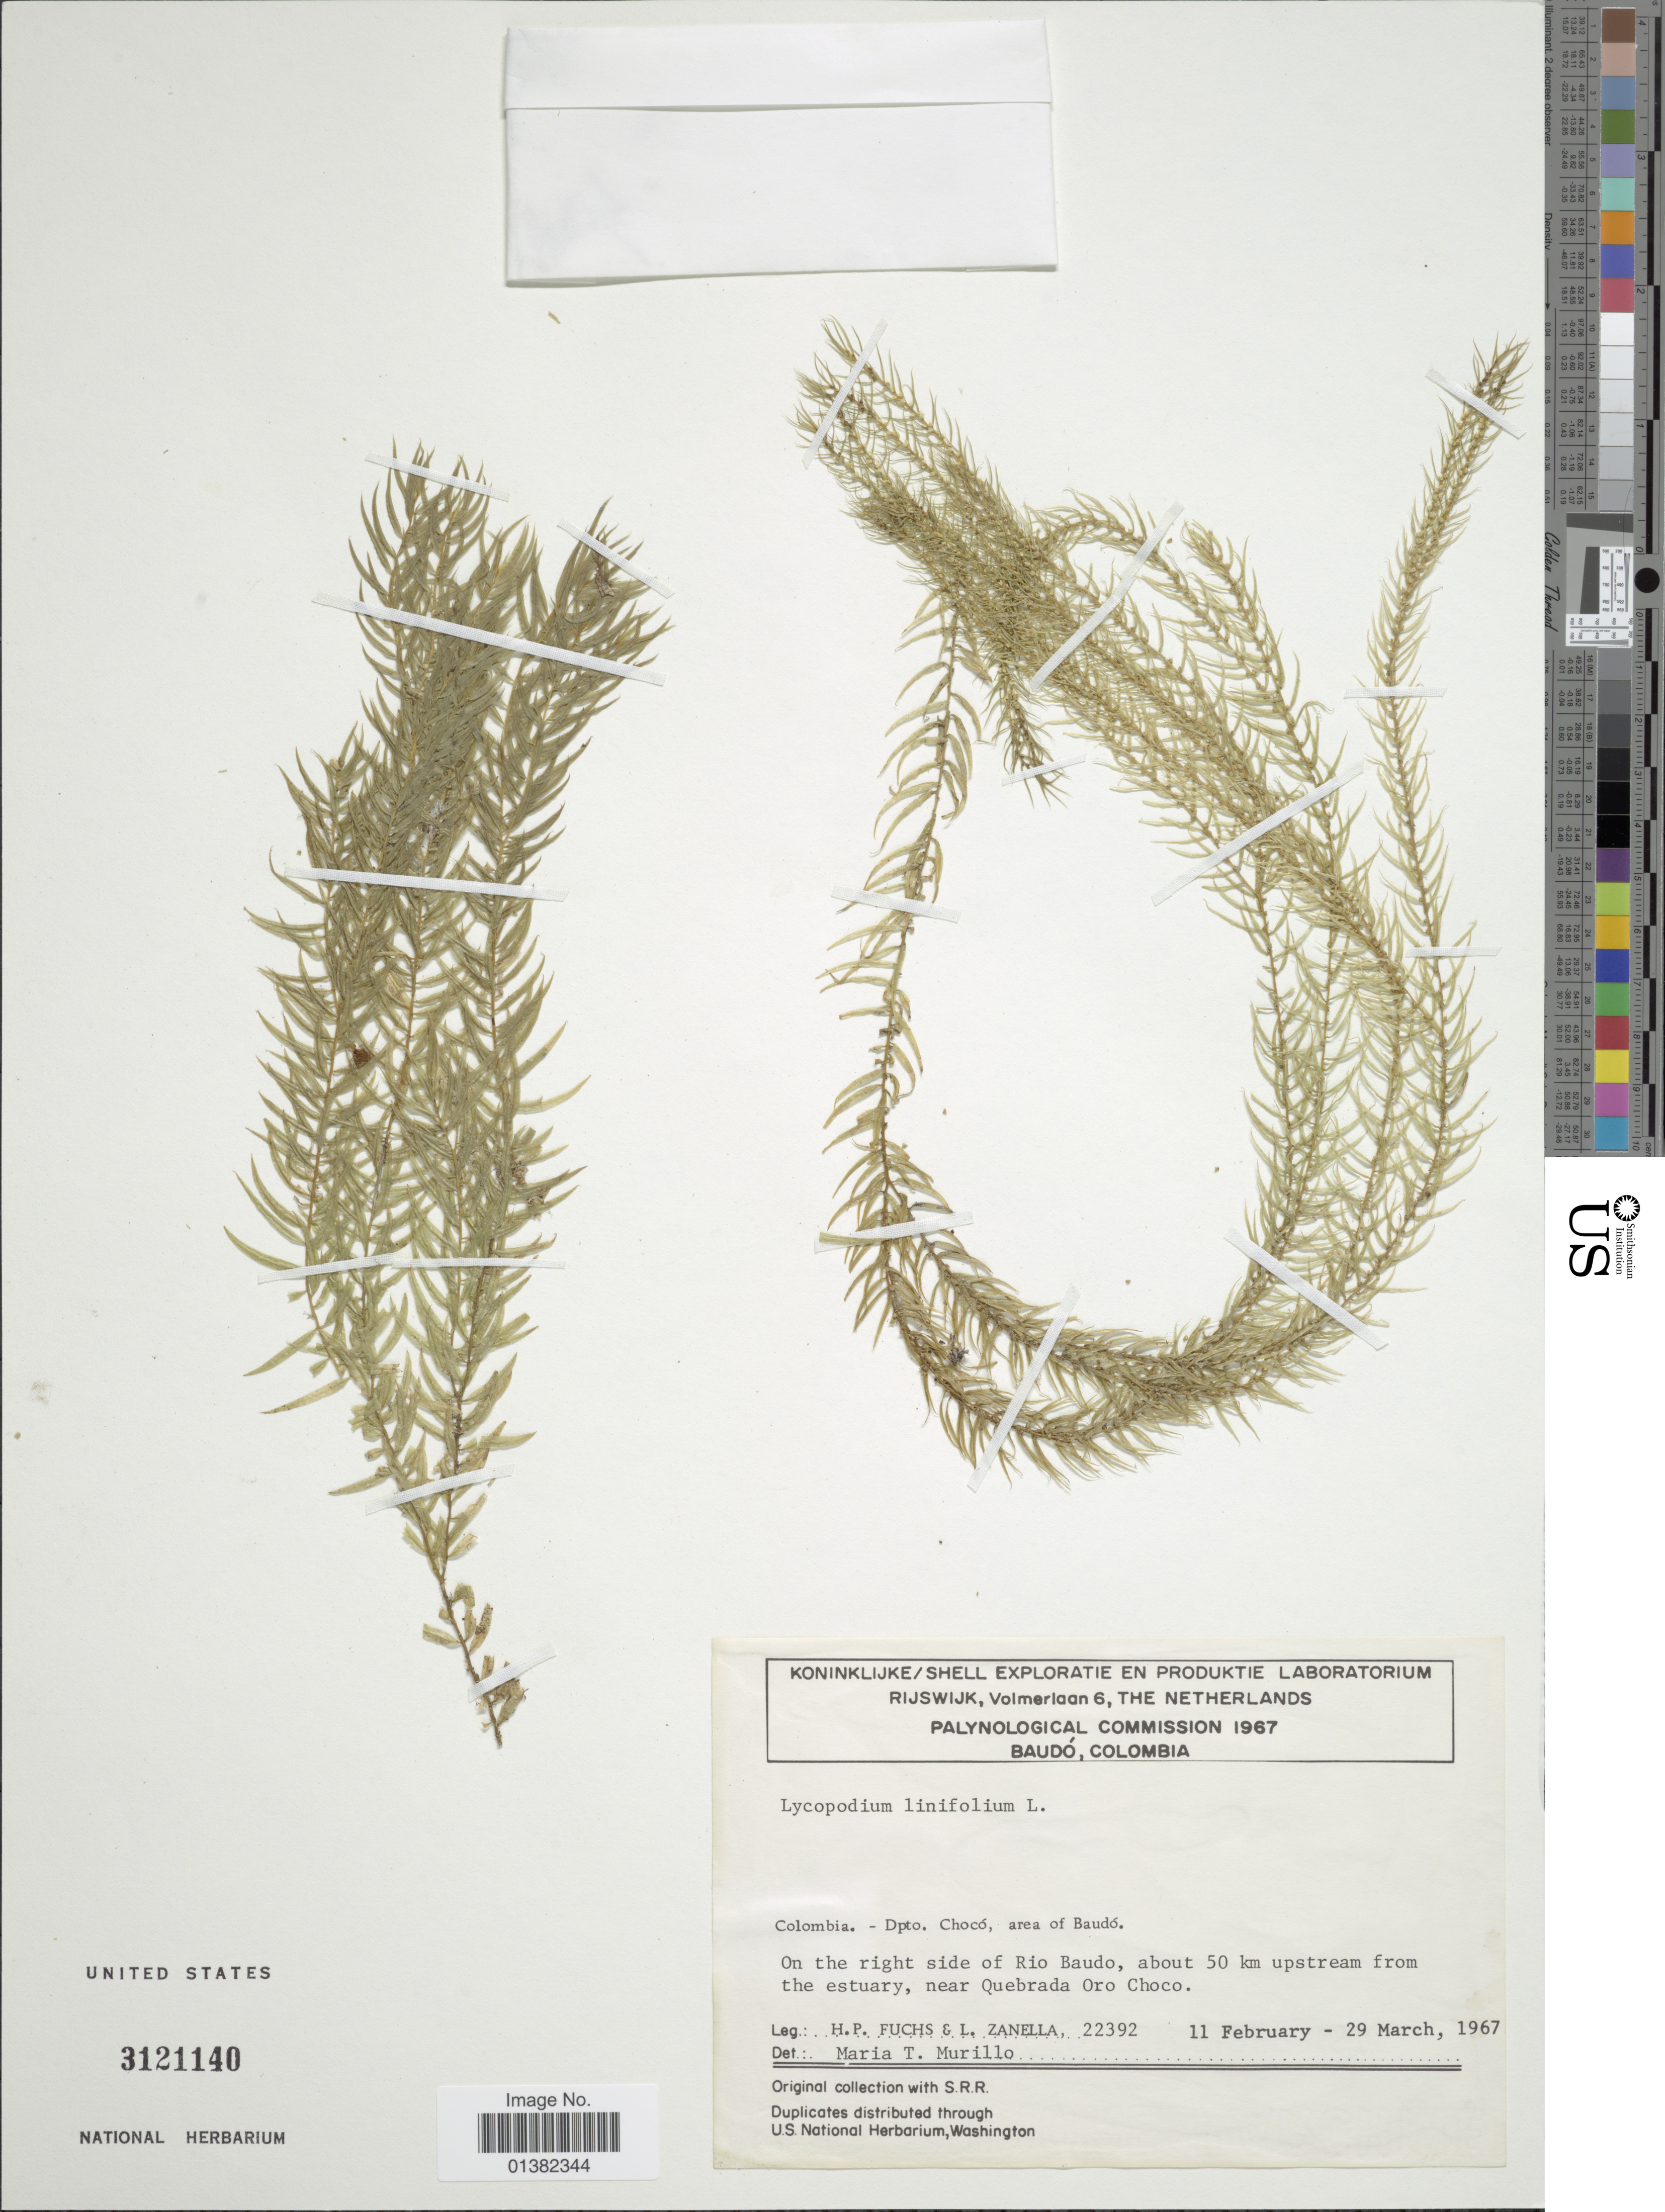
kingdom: Plantae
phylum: Tracheophyta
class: Lycopodiopsida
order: Lycopodiales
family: Lycopodiaceae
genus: Phlegmariurus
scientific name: Phlegmariurus linifolius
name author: (L.) B. Øllg.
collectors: H. P. Fuchs & L. Zanella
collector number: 22392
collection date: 1967-02-11/1967-03-29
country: Colombia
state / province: Chocó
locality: Area of Baudó, On the right side of Rio Baudo, about 50 km upstream from the estuary, near Quebrada Oro Choco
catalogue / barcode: US 3121140